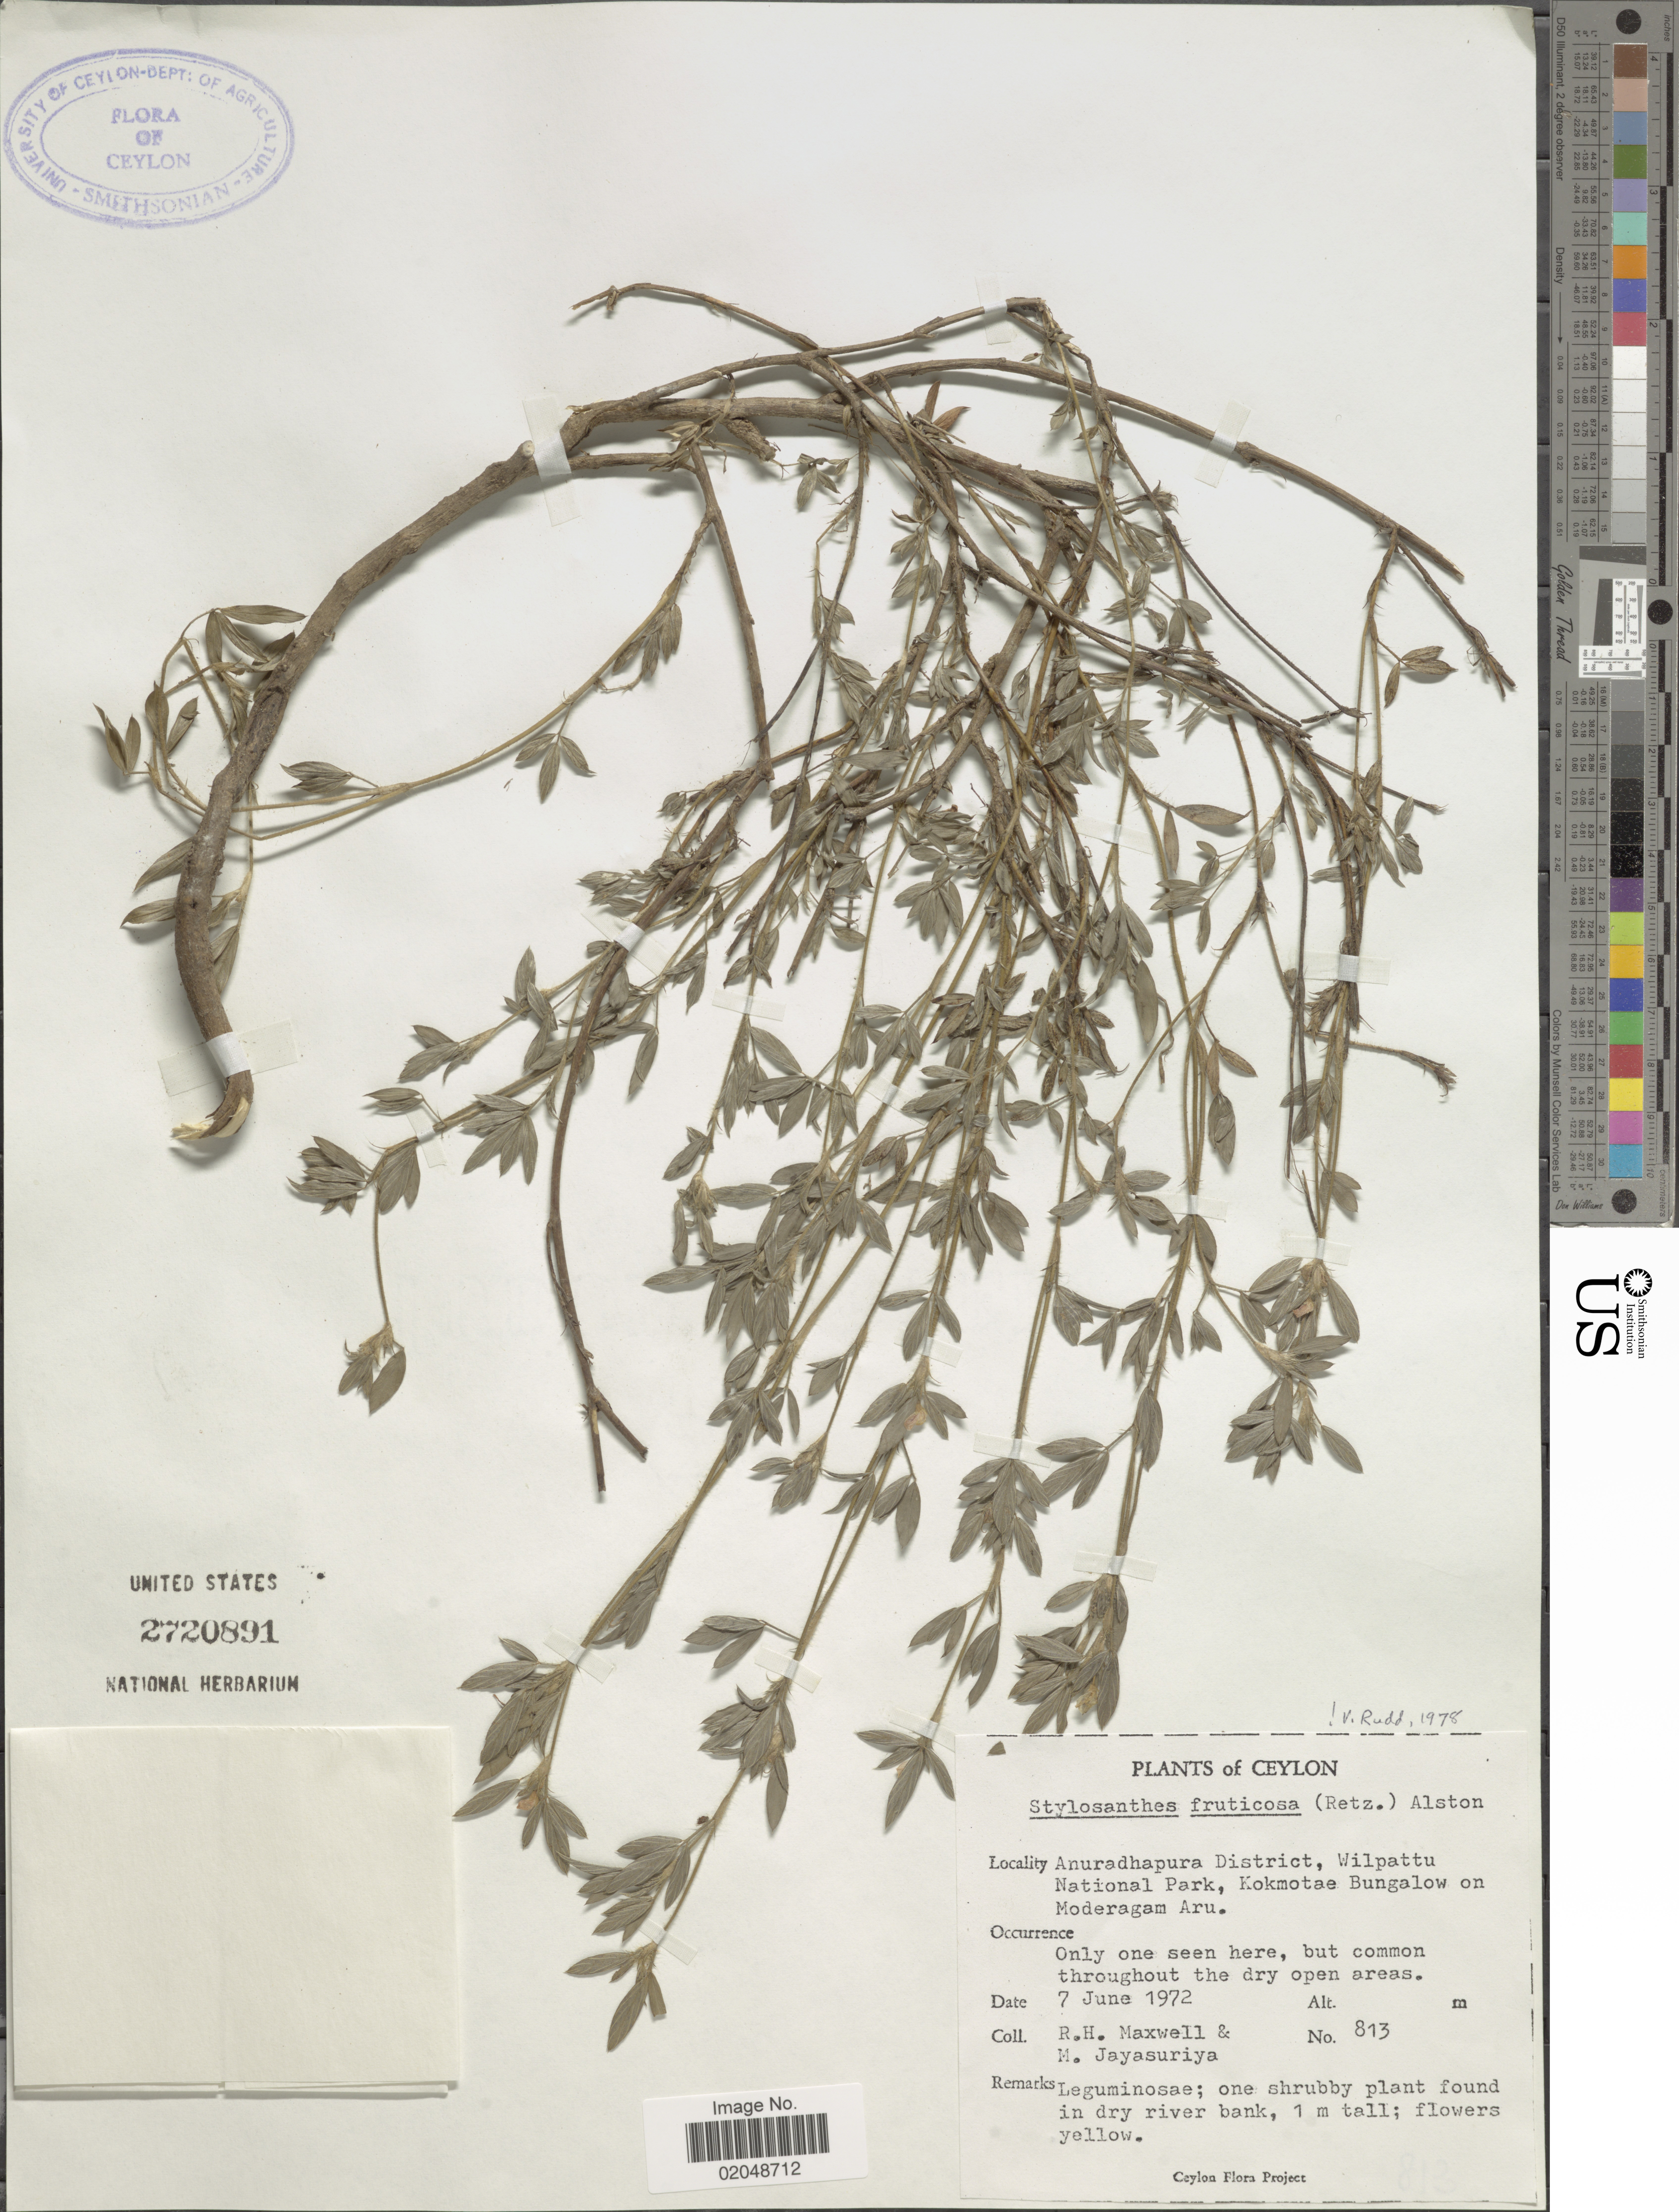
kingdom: Plantae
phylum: Tracheophyta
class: Magnoliopsida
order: Fabales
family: Fabaceae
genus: Stylosanthes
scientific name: Stylosanthes fruticosa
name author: (Retz.) Alston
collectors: R. Maxwell & M. Jayasuriya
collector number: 813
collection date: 1972-06-07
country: Sri Lanka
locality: Ceylon, Anuradhapura District, Wilpattu National Park, Kokmotae Bungalow on Moderagam Aru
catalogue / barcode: US 2720891